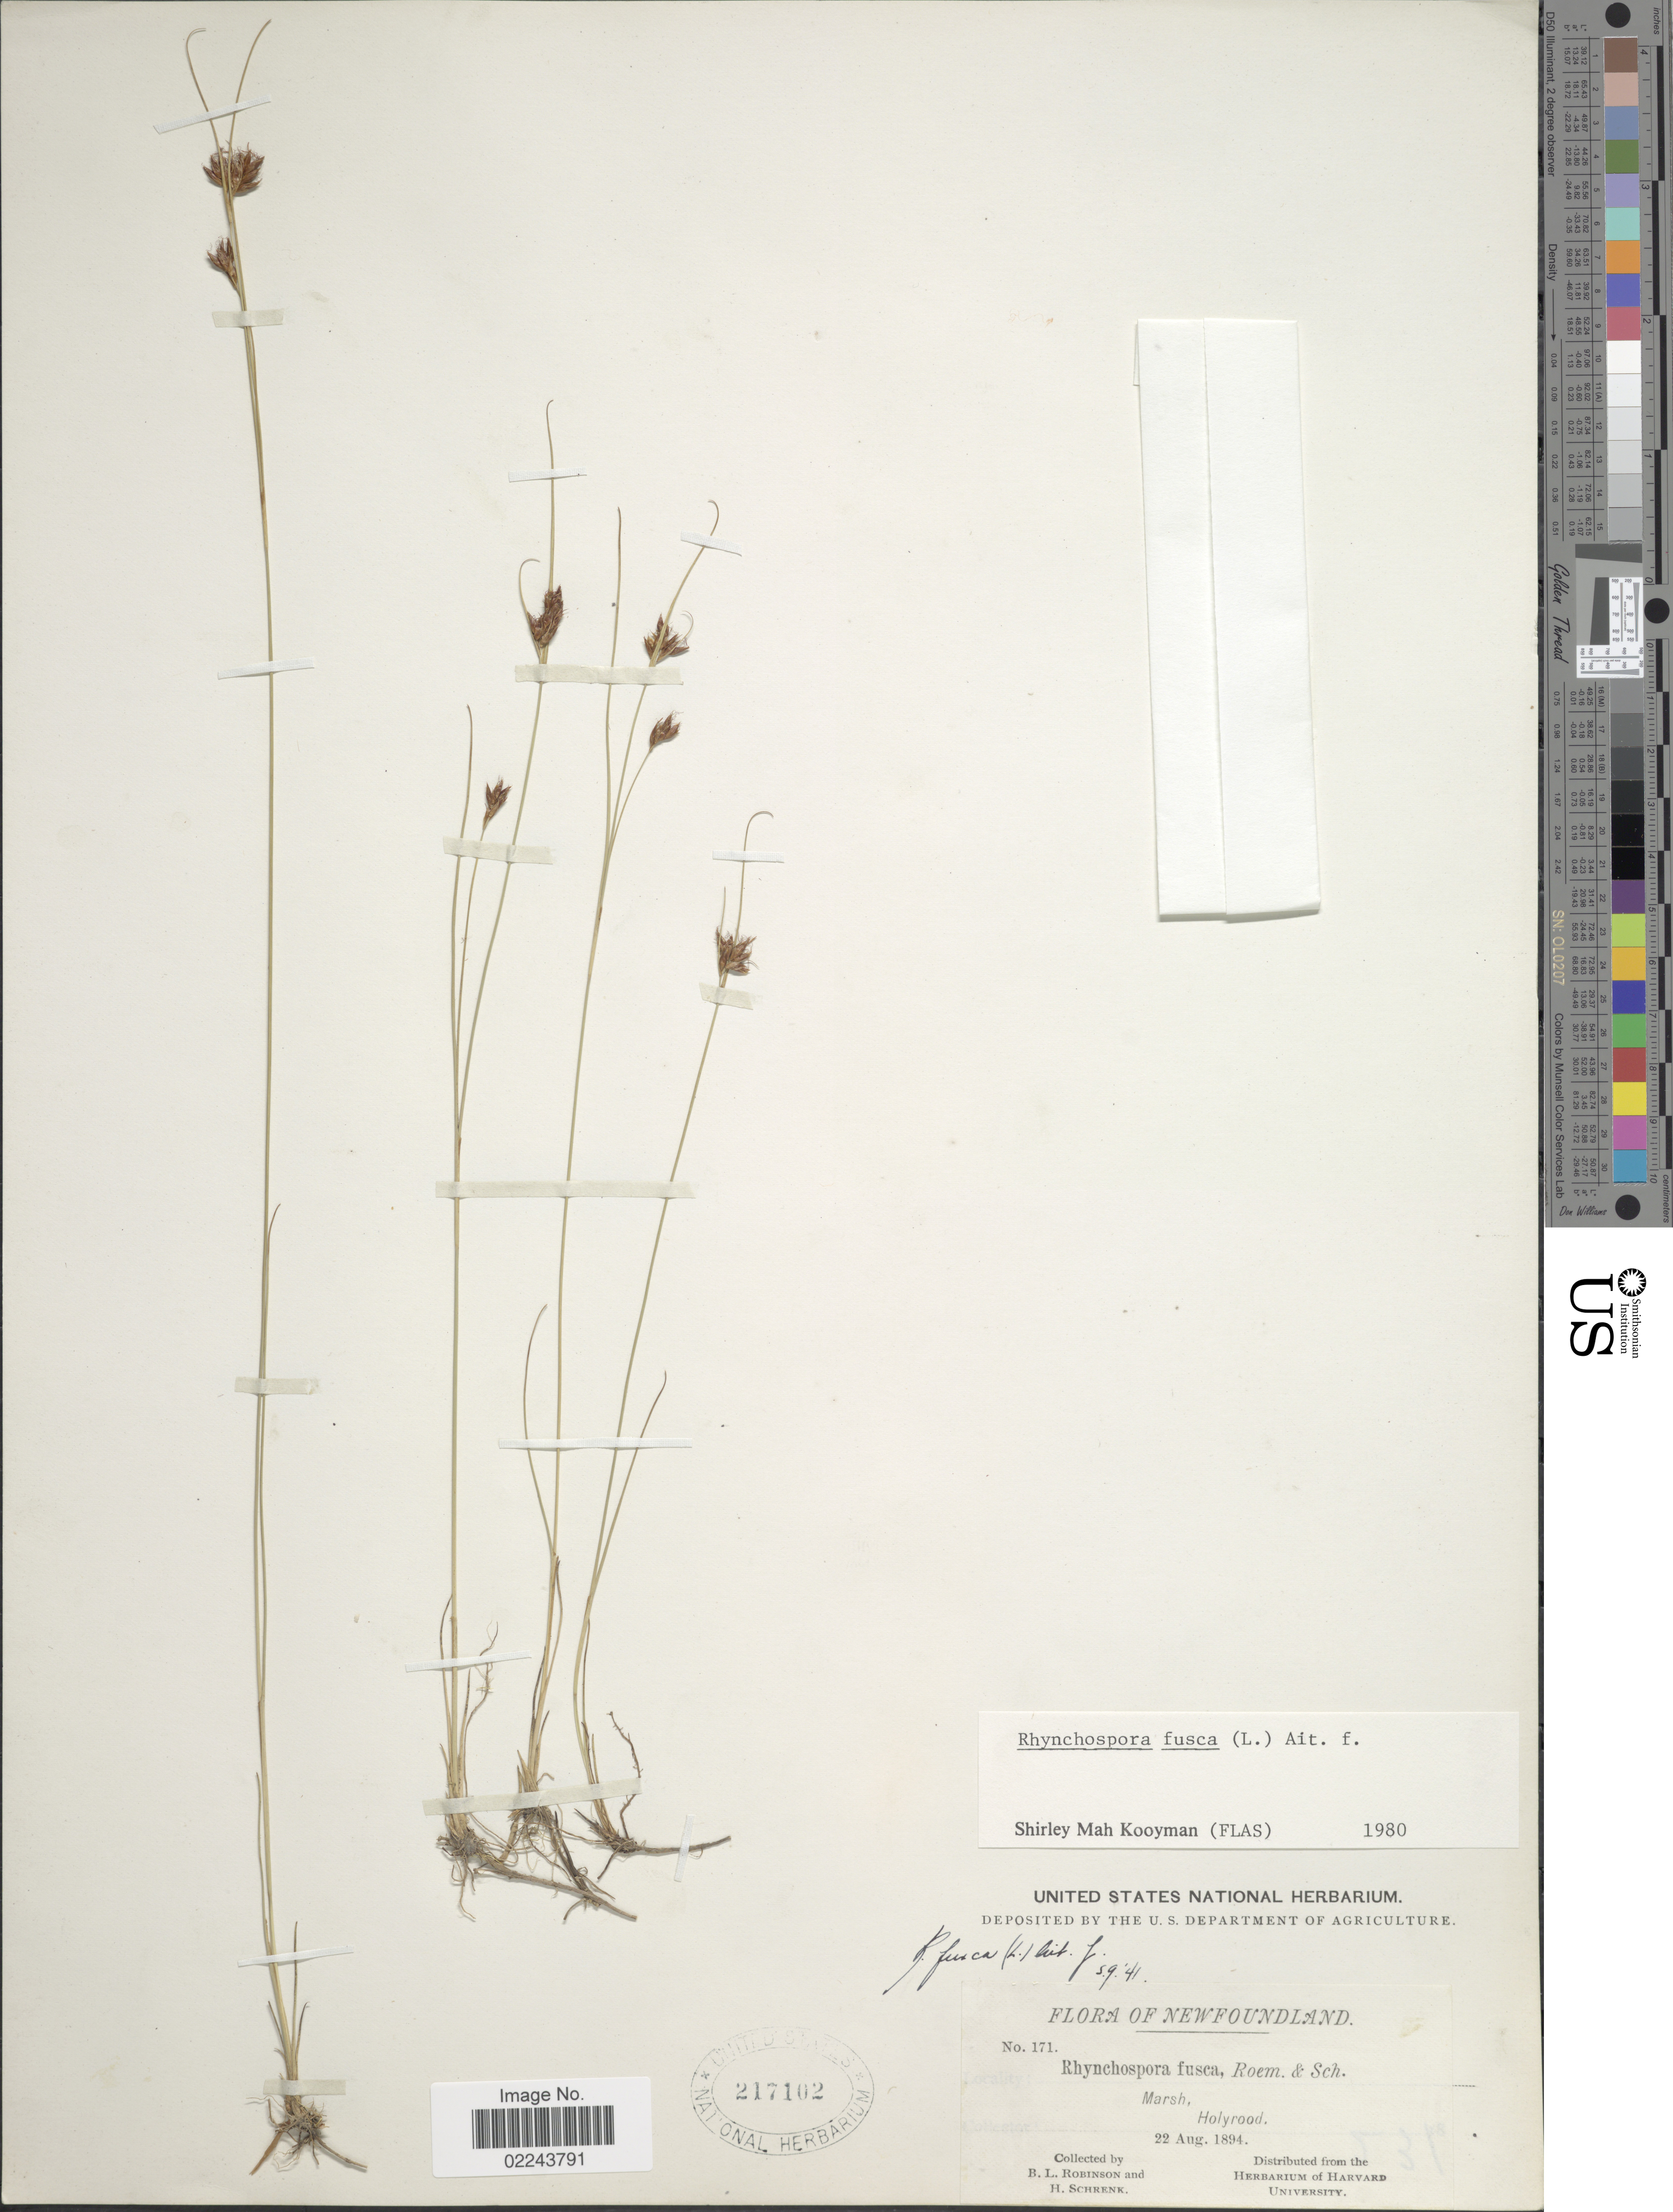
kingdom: Plantae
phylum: Tracheophyta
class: Liliopsida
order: Poales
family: Cyperaceae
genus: Rhynchospora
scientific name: Rhynchospora fusca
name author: (L.) W.T. Aiton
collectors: B. L. Robinson & H. v. Schrenk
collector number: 171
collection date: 1894-08-22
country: Canada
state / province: Newfoundland and Labrador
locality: Holyrood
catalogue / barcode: US 217102